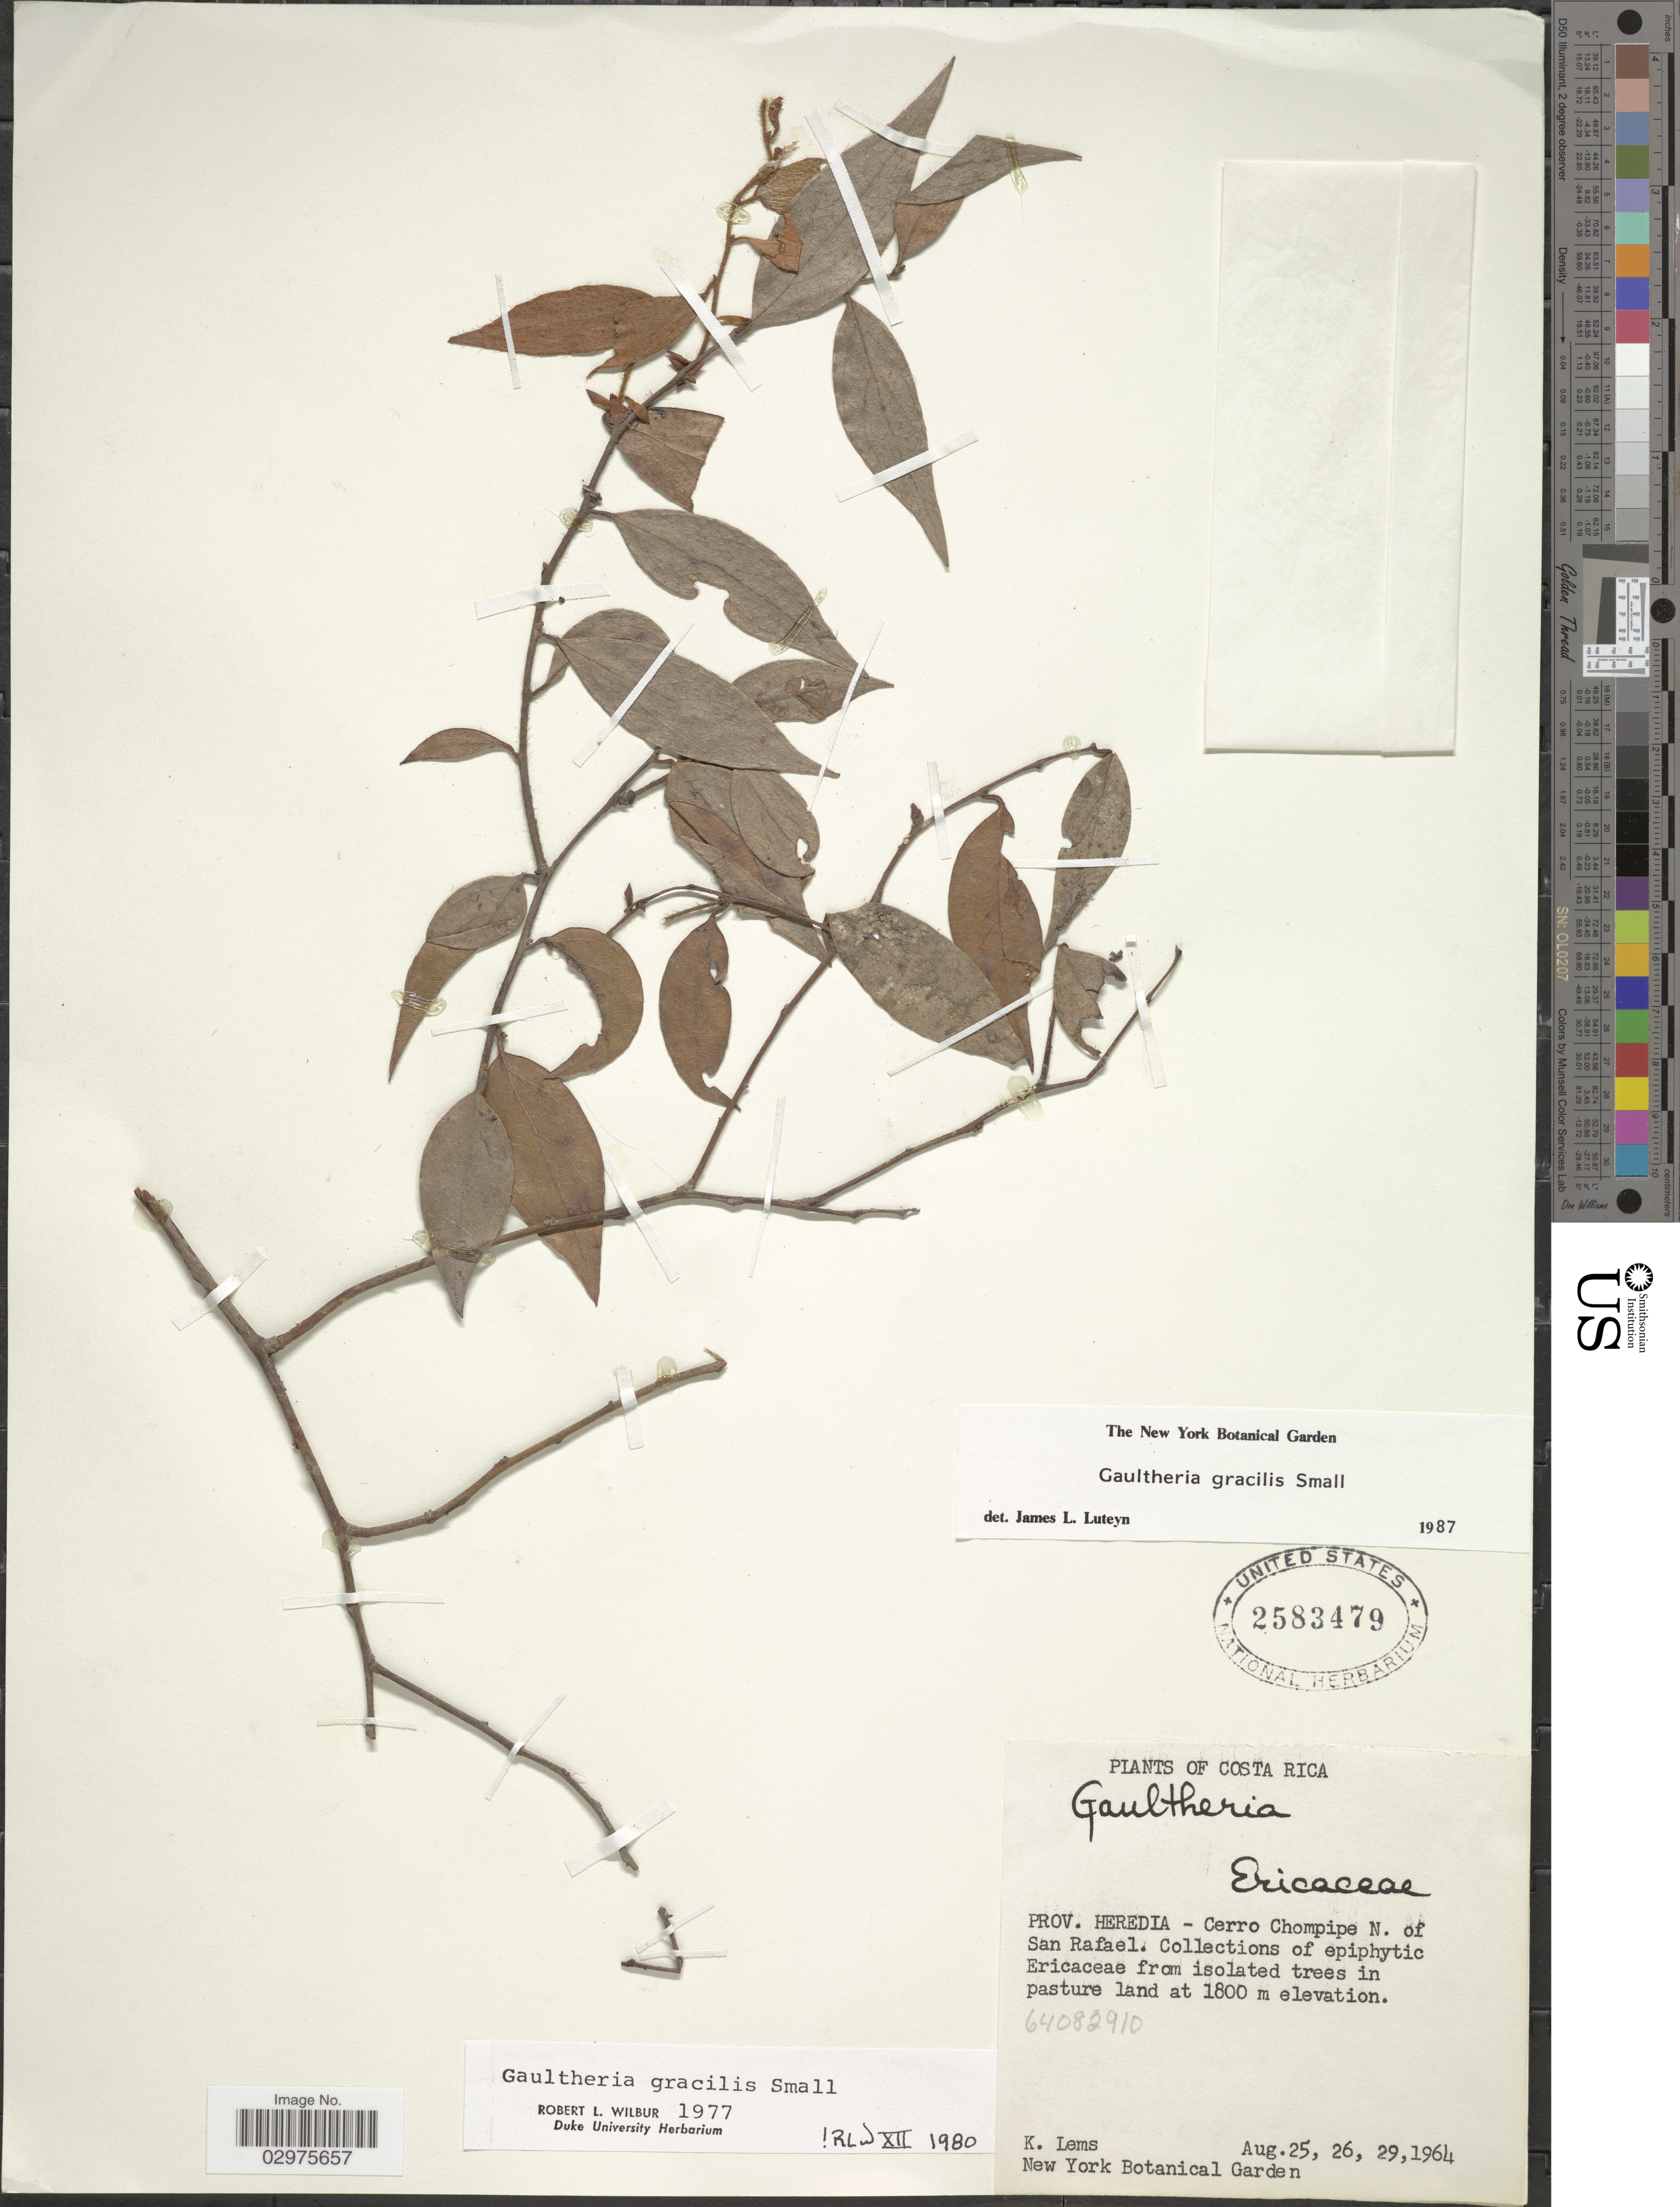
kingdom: Plantae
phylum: Tracheophyta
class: Magnoliopsida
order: Ericales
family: Ericaceae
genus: Gaultheria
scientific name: Gaultheria gracilis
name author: Small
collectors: K. Lems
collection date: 1964-08-25/1964-08-29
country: Costa Rica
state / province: Heredia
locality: Cerro Chompipe N. of San Rafael.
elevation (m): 1800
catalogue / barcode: US 2583479